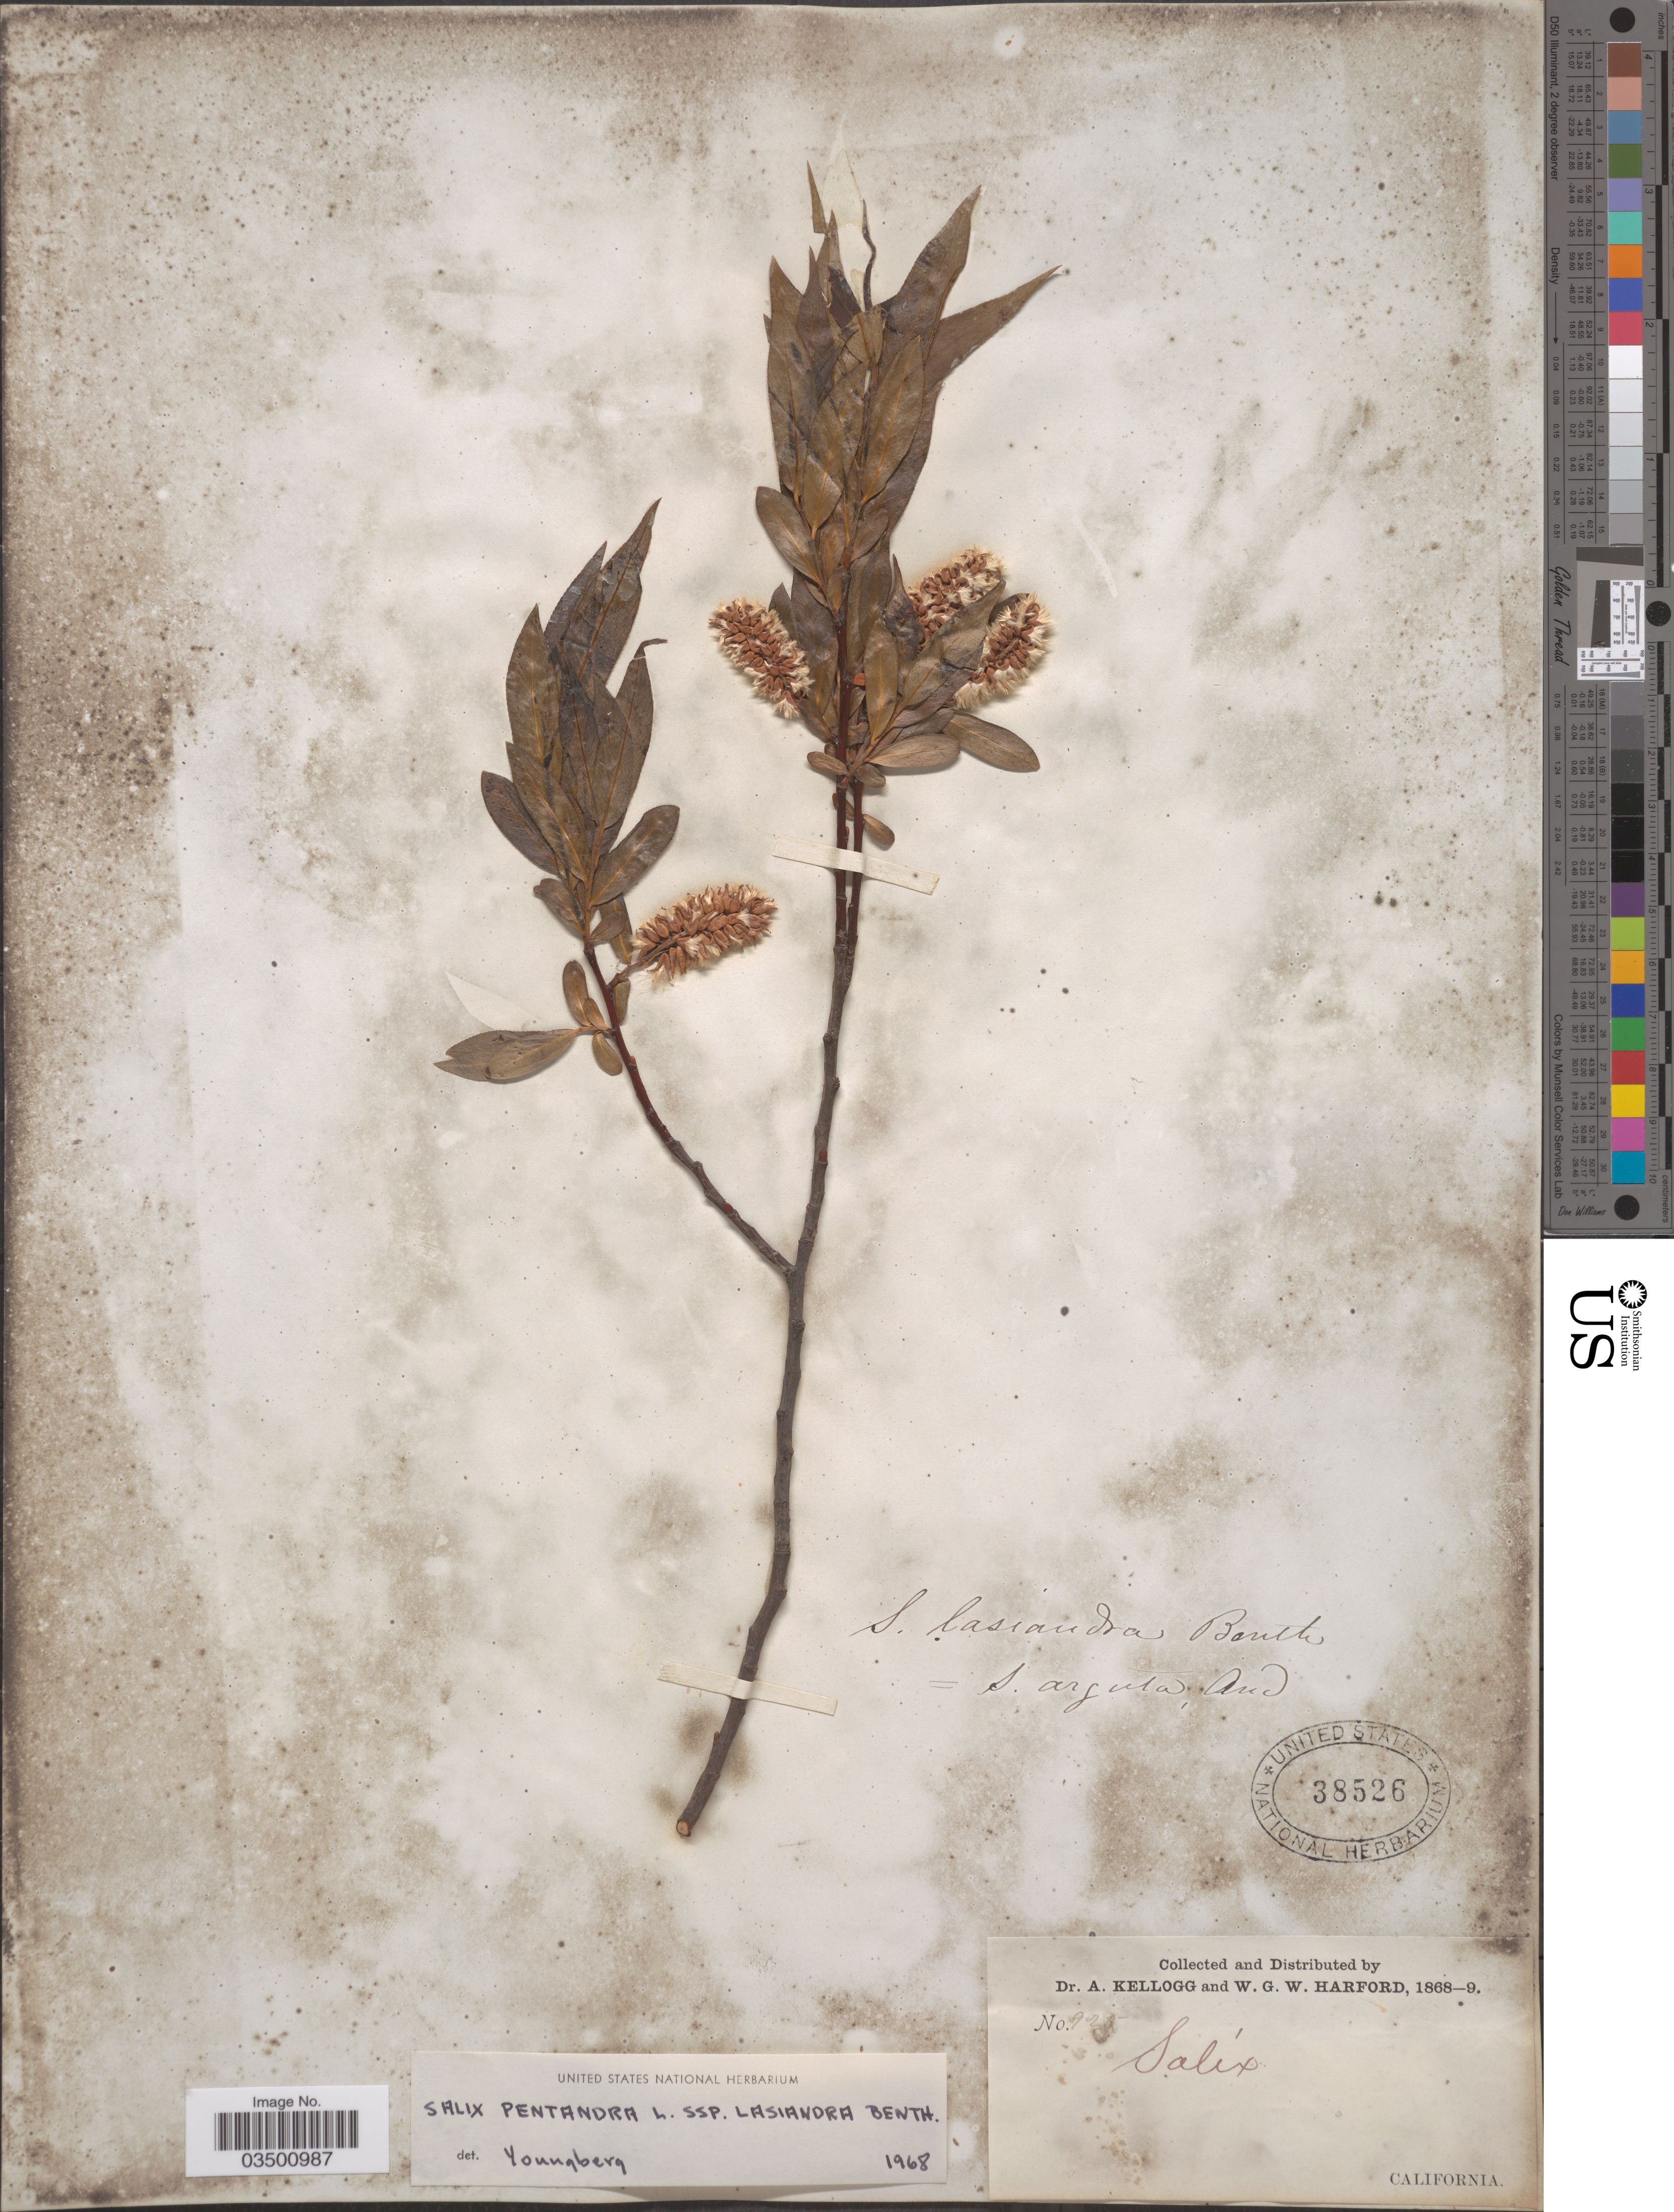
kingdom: Plantae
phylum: Tracheophyta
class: Magnoliopsida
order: Malpighiales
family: Salicaceae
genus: Salix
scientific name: Salix lasiandra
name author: Benth.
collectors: A. Kellogg & W. G. W. Harford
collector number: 925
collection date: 1868/1869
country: United States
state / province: California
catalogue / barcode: US 38526